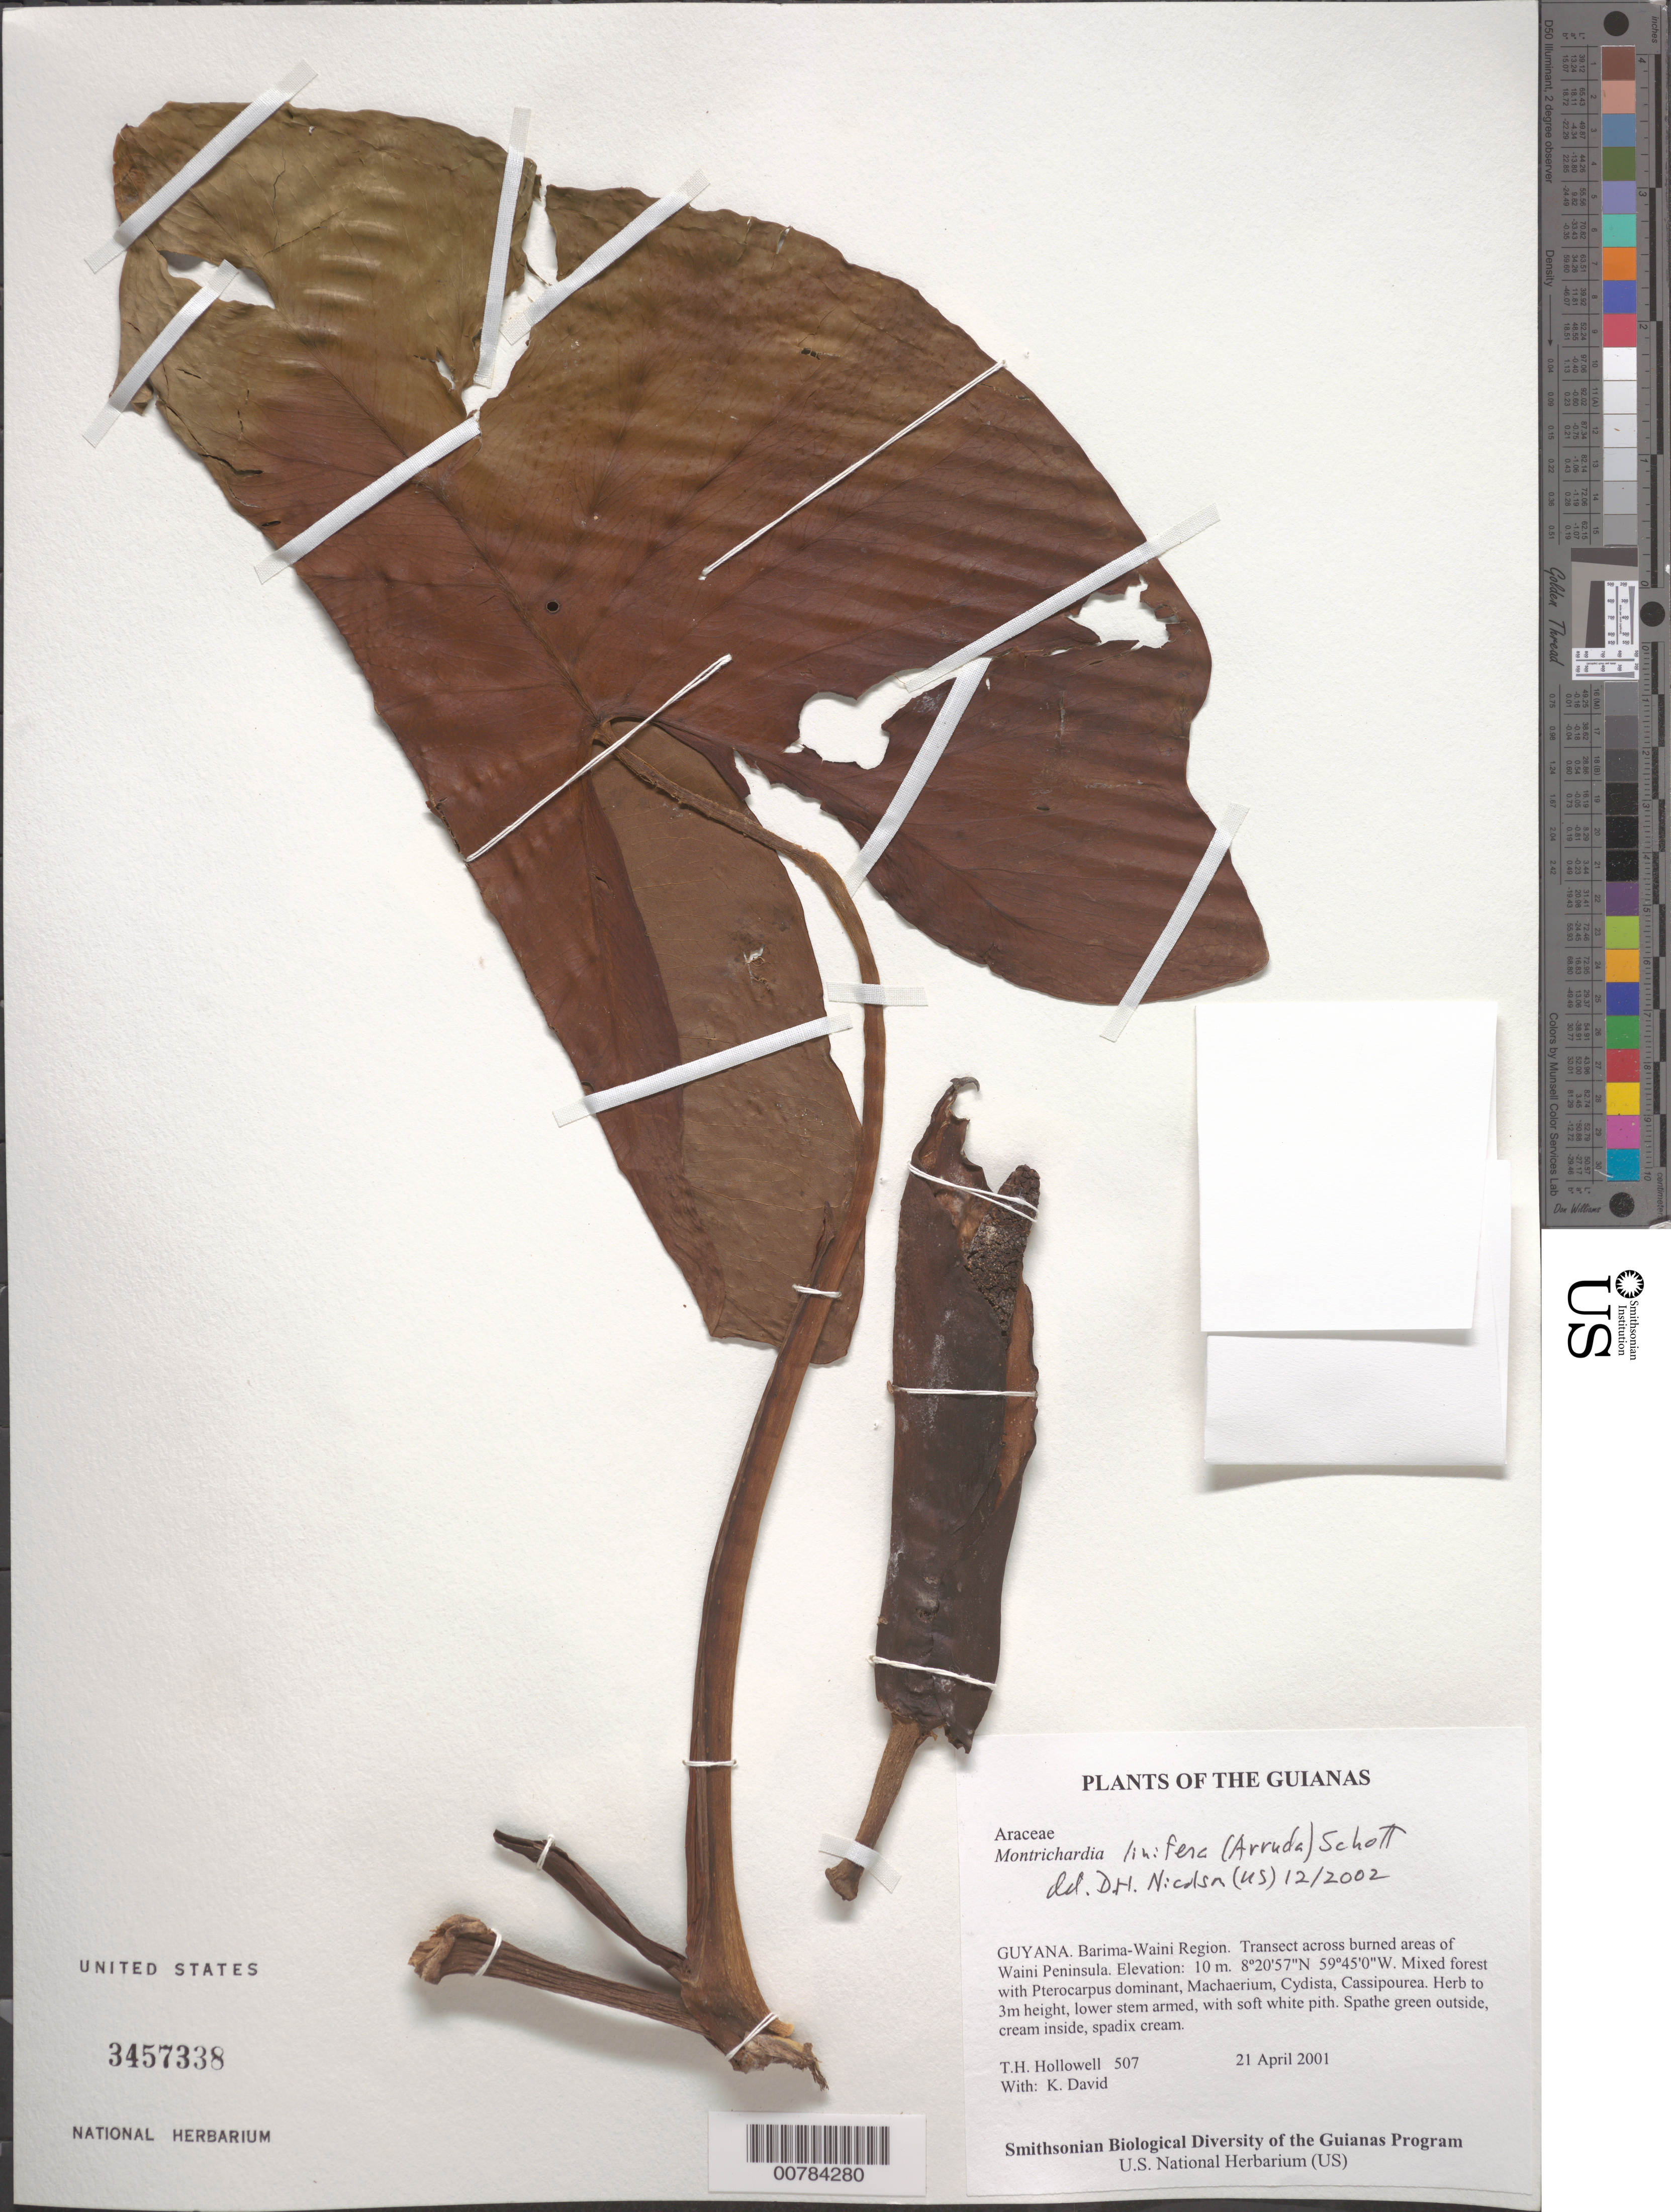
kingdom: Plantae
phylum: Tracheophyta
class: Liliopsida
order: Alismatales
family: Araceae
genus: Montrichardia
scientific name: Montrichardia linifera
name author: (Arruda) Schott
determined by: Nicolson, Dan H.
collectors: T. Hollowell & K. David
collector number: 507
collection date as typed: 21 April 2001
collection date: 2001-04-21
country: Guyana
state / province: Barima-Waini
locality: Transect across burned areas of Waini Peninsula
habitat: Mixed forest with Pterocarpus dominant, Machaerium, Cydista, Cassipourea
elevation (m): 10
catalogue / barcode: US 3457338